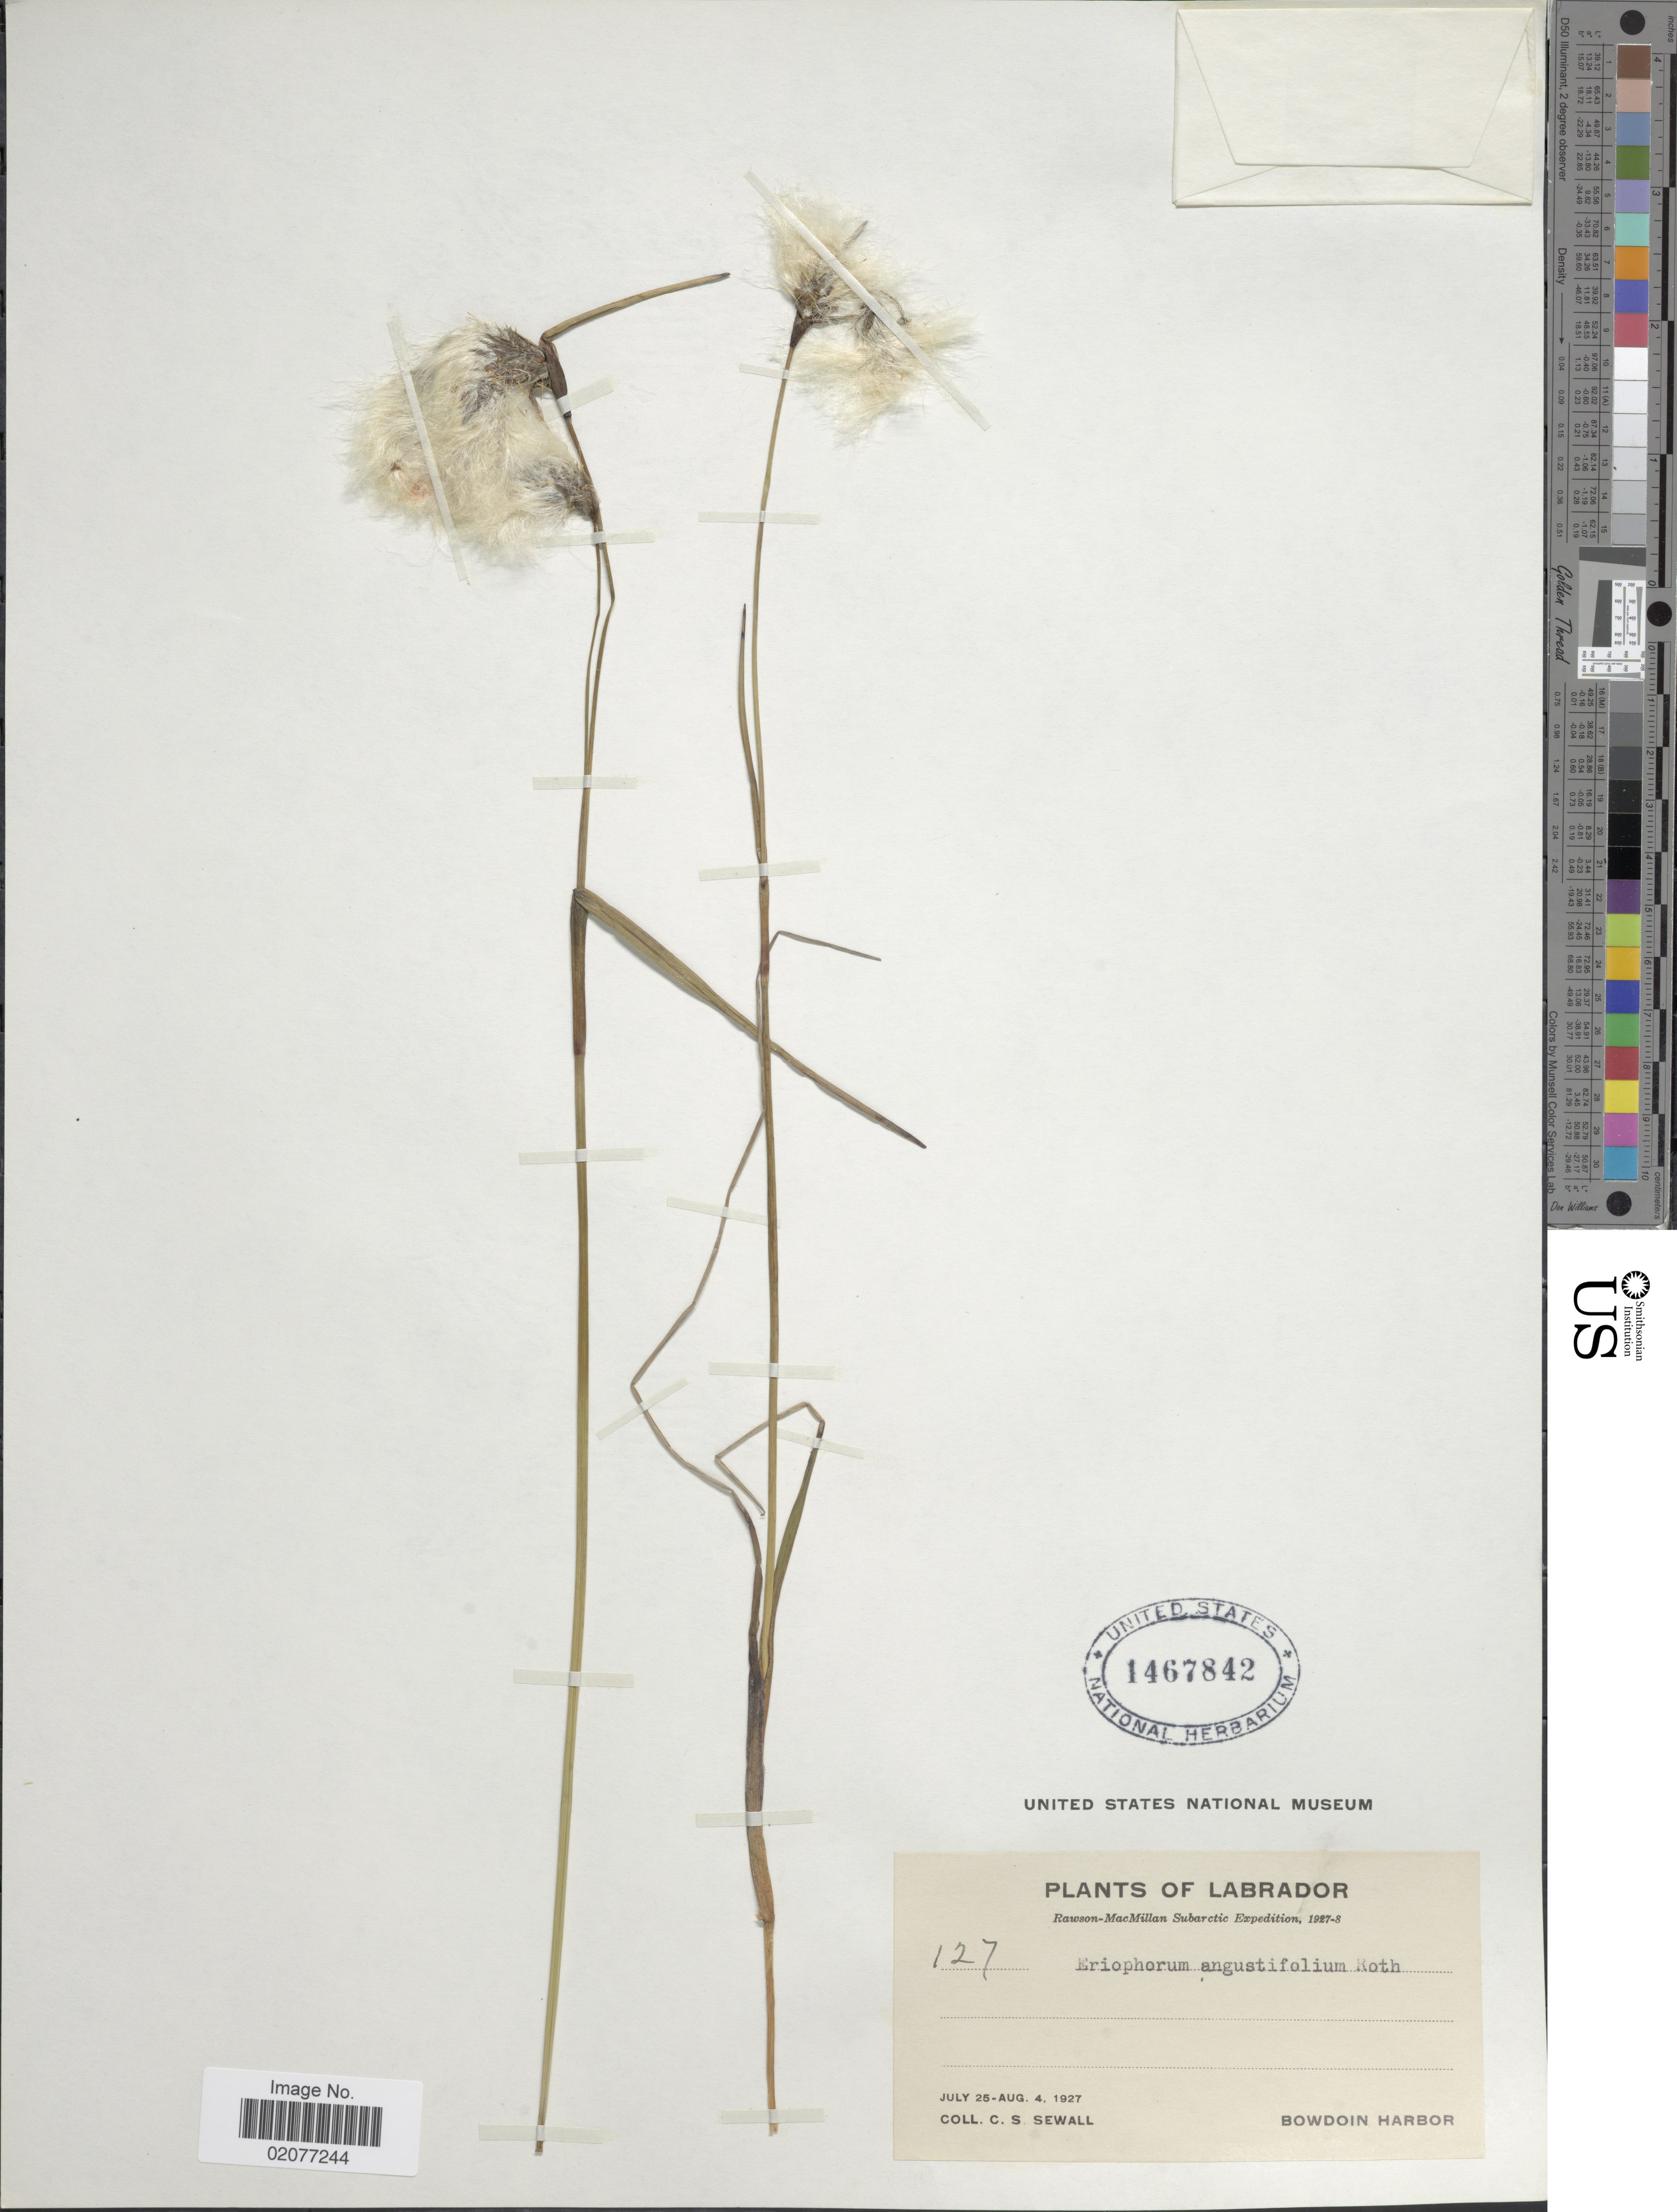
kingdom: Plantae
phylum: Tracheophyta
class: Liliopsida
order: Poales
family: Cyperaceae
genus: Eriophorum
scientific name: Eriophorum angustifolium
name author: Honck.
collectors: C. Sewall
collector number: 127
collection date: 1927-07-25/1927-08-04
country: Canada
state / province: Newfoundland and Labrador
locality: Labrador. Bowdoin Harbor. subarctic.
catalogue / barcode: US 1467842